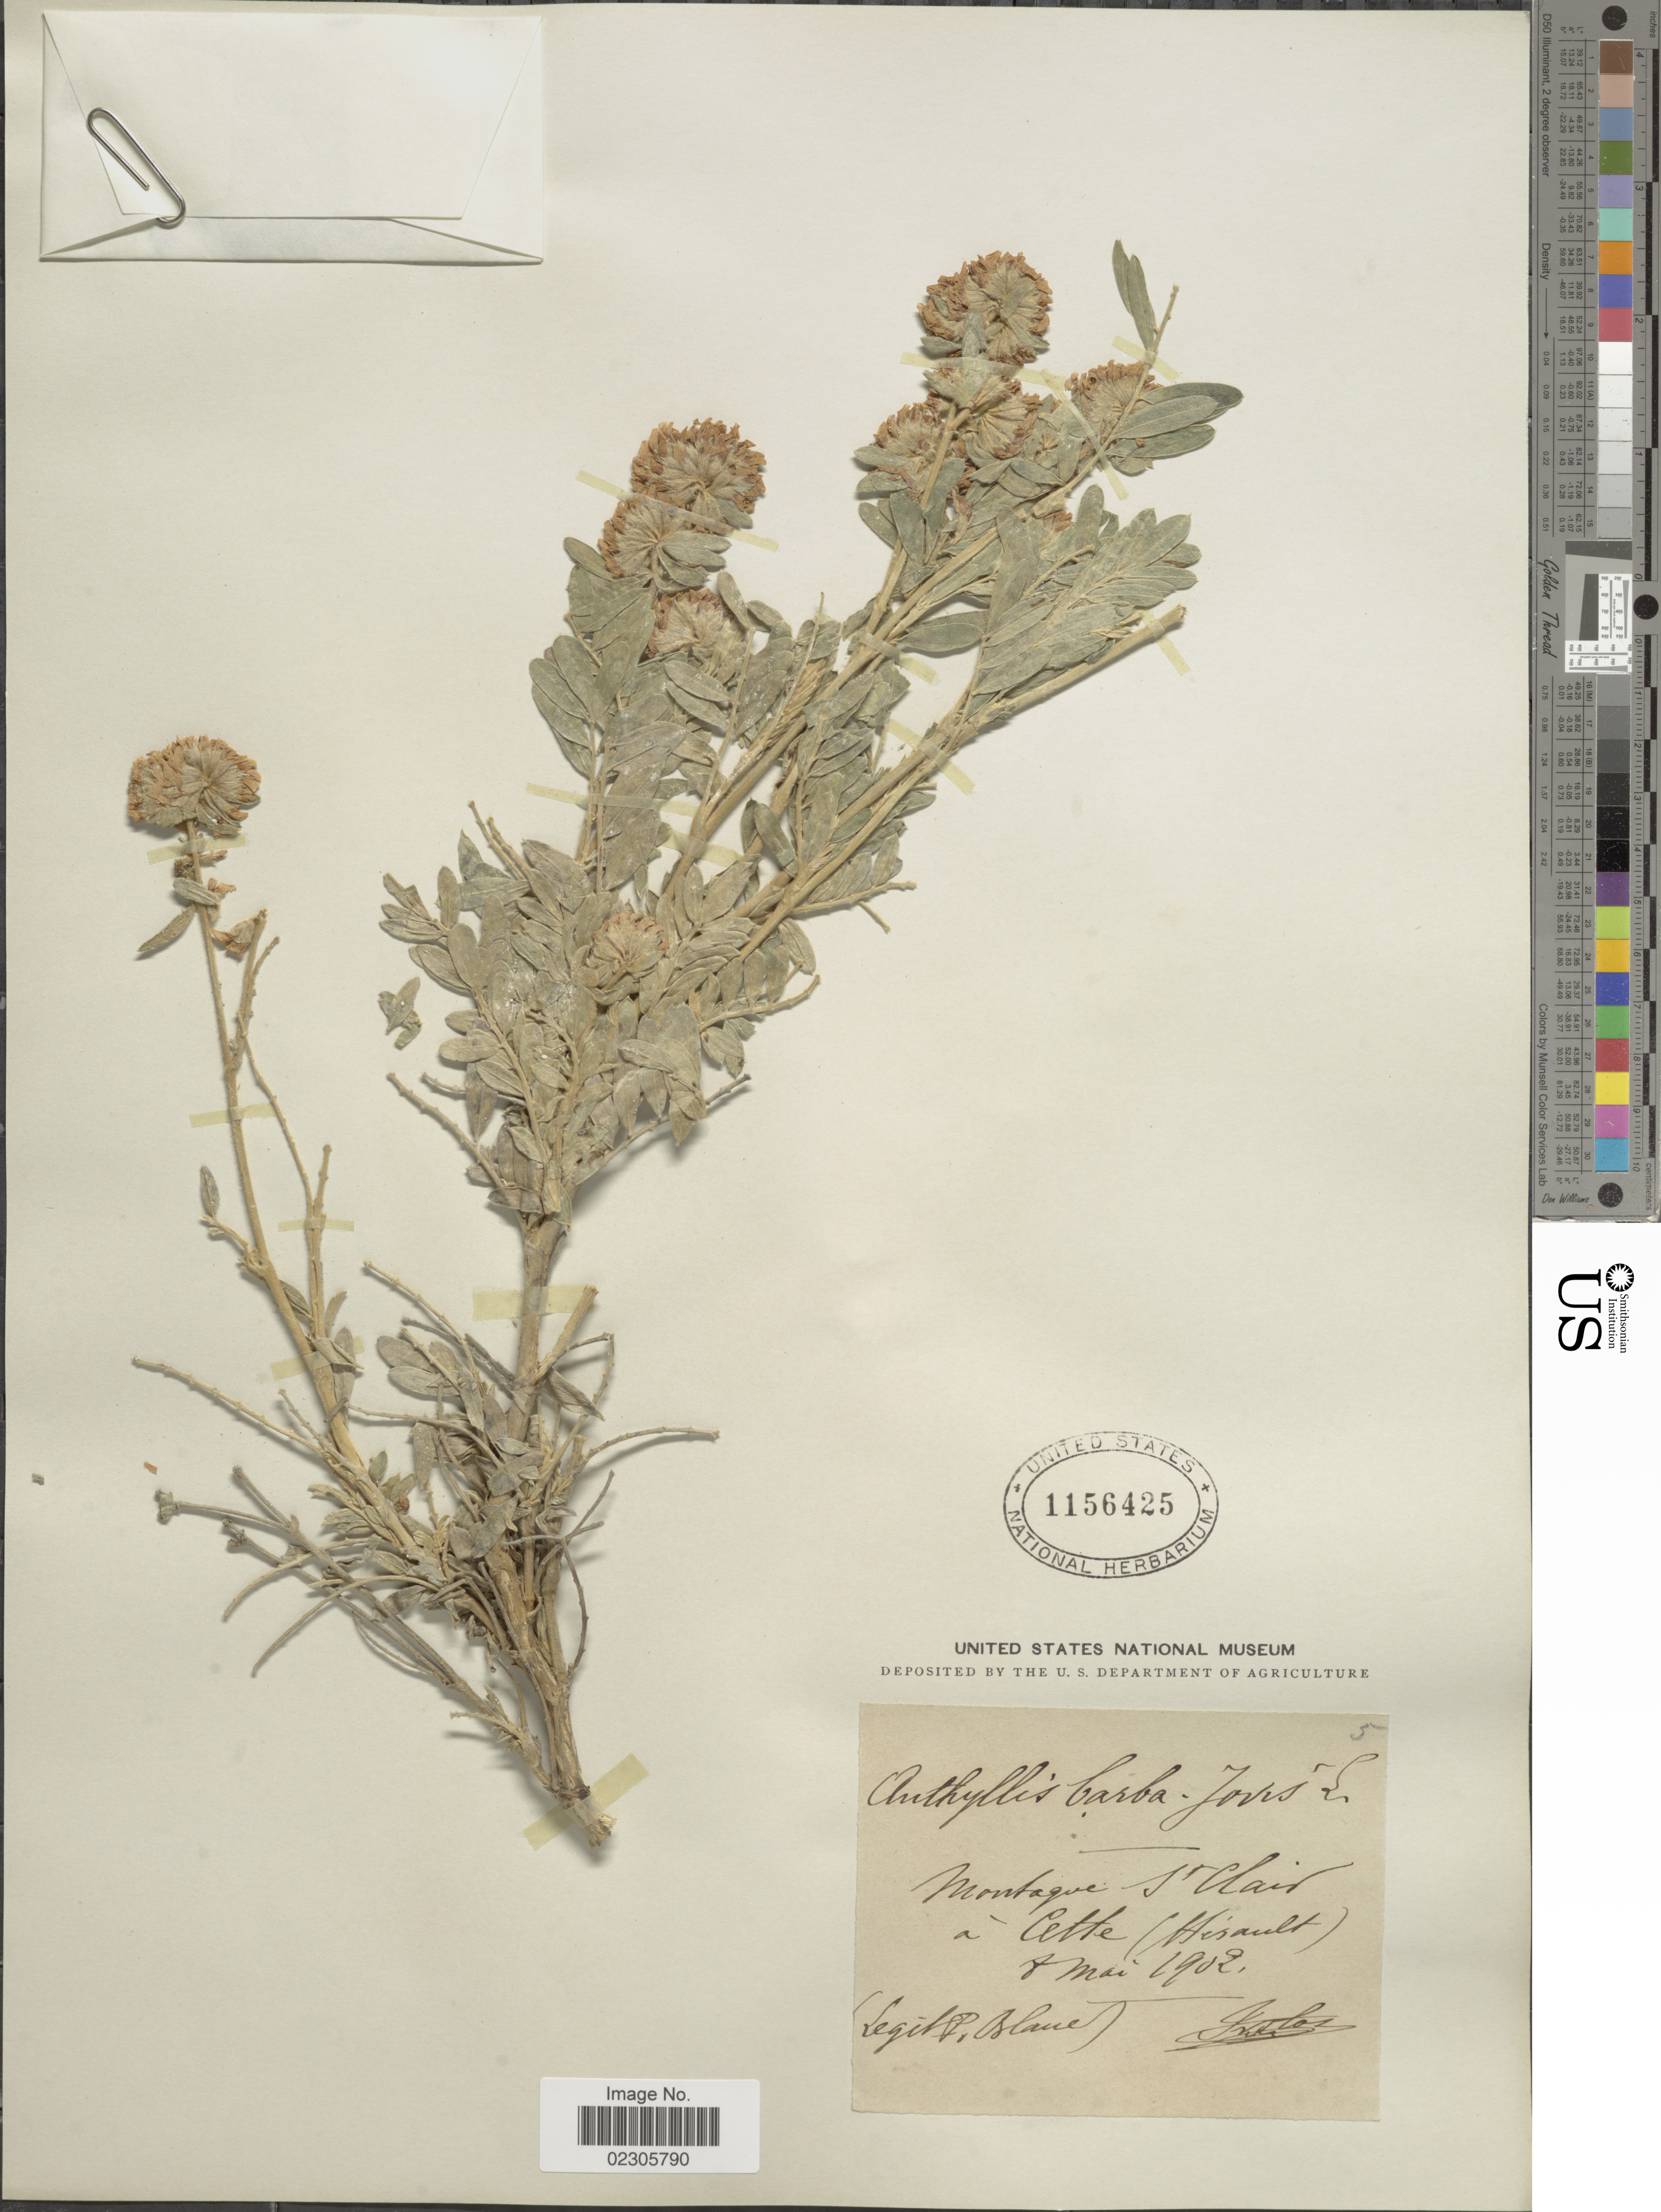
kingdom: Plantae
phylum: Tracheophyta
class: Magnoliopsida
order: Fabales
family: Fabaceae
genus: Anthyllis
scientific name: Anthyllis barba-jovis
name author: L.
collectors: P. Blauet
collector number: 5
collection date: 1902-05-08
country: France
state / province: Occitanie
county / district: Hérault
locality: Montaque St Clair a Cette (Herault)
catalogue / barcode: US 1156425